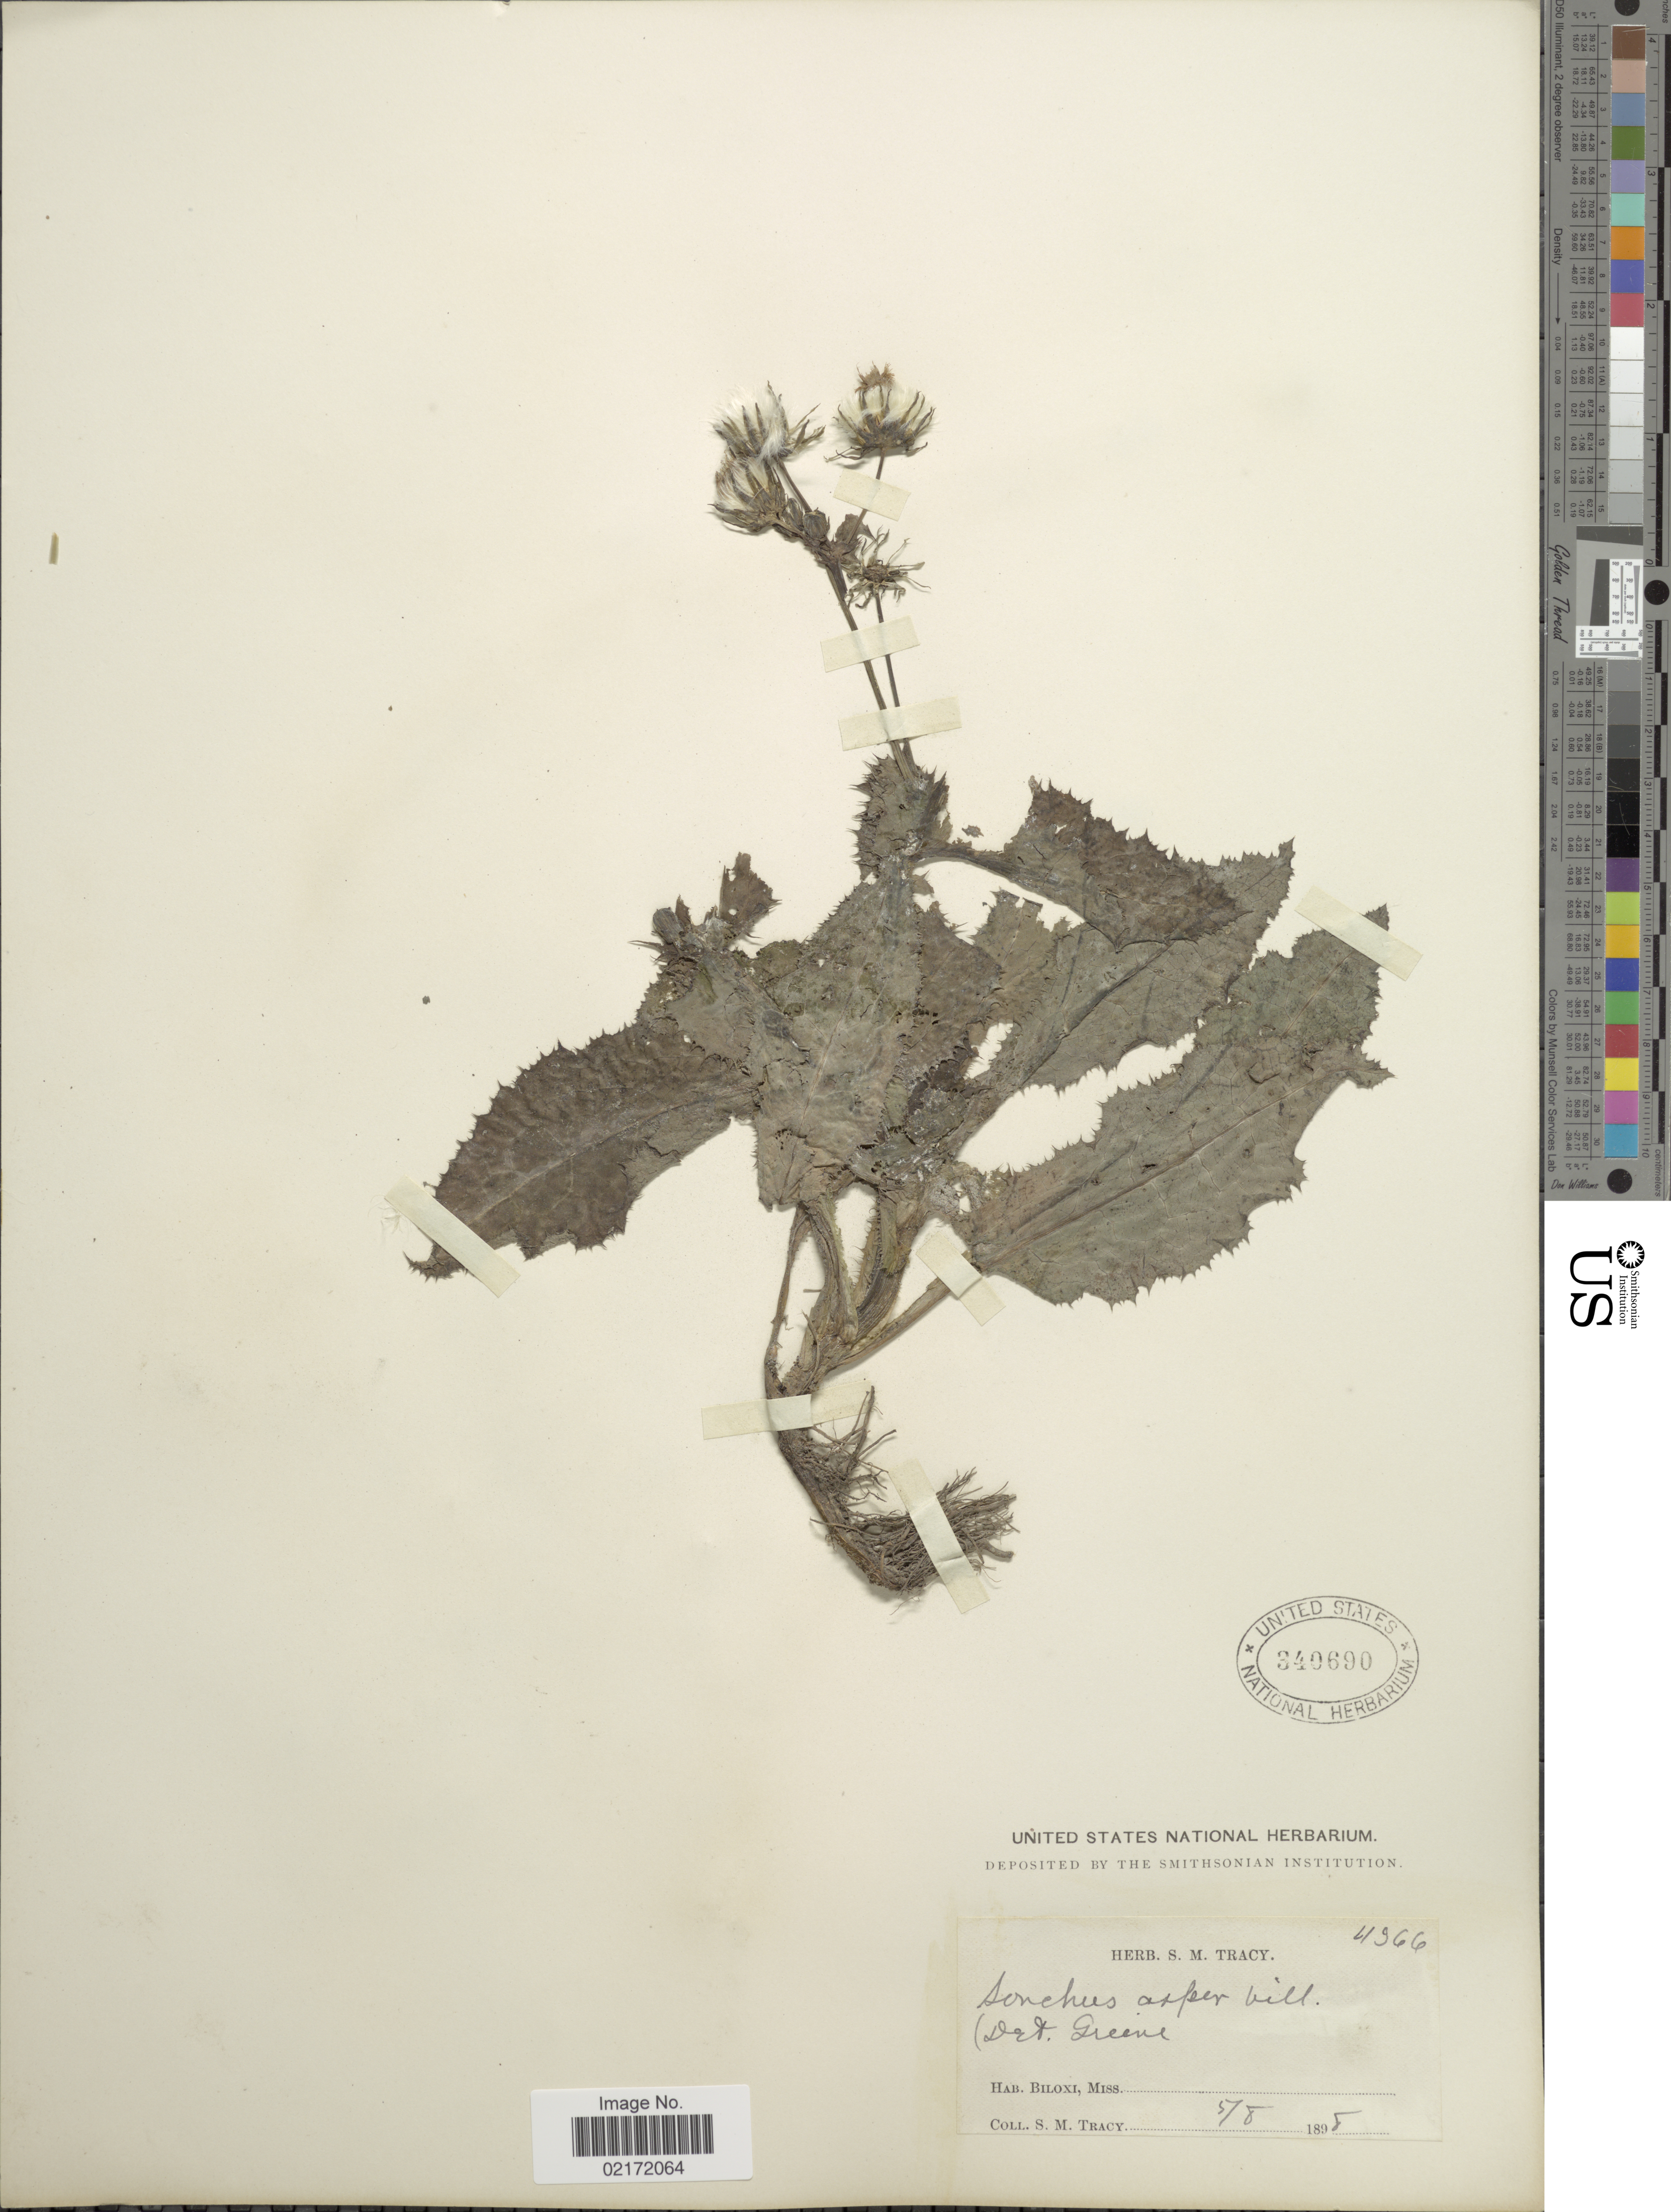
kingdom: Plantae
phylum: Tracheophyta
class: Magnoliopsida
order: Asterales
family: Asteraceae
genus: Sonchus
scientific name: Sonchus asper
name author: (L.) Hill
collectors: S. M. Tracy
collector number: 4366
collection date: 1898-05-08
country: United States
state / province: Mississippi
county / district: Harrison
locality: Biloxi, Miss.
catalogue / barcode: US 340690